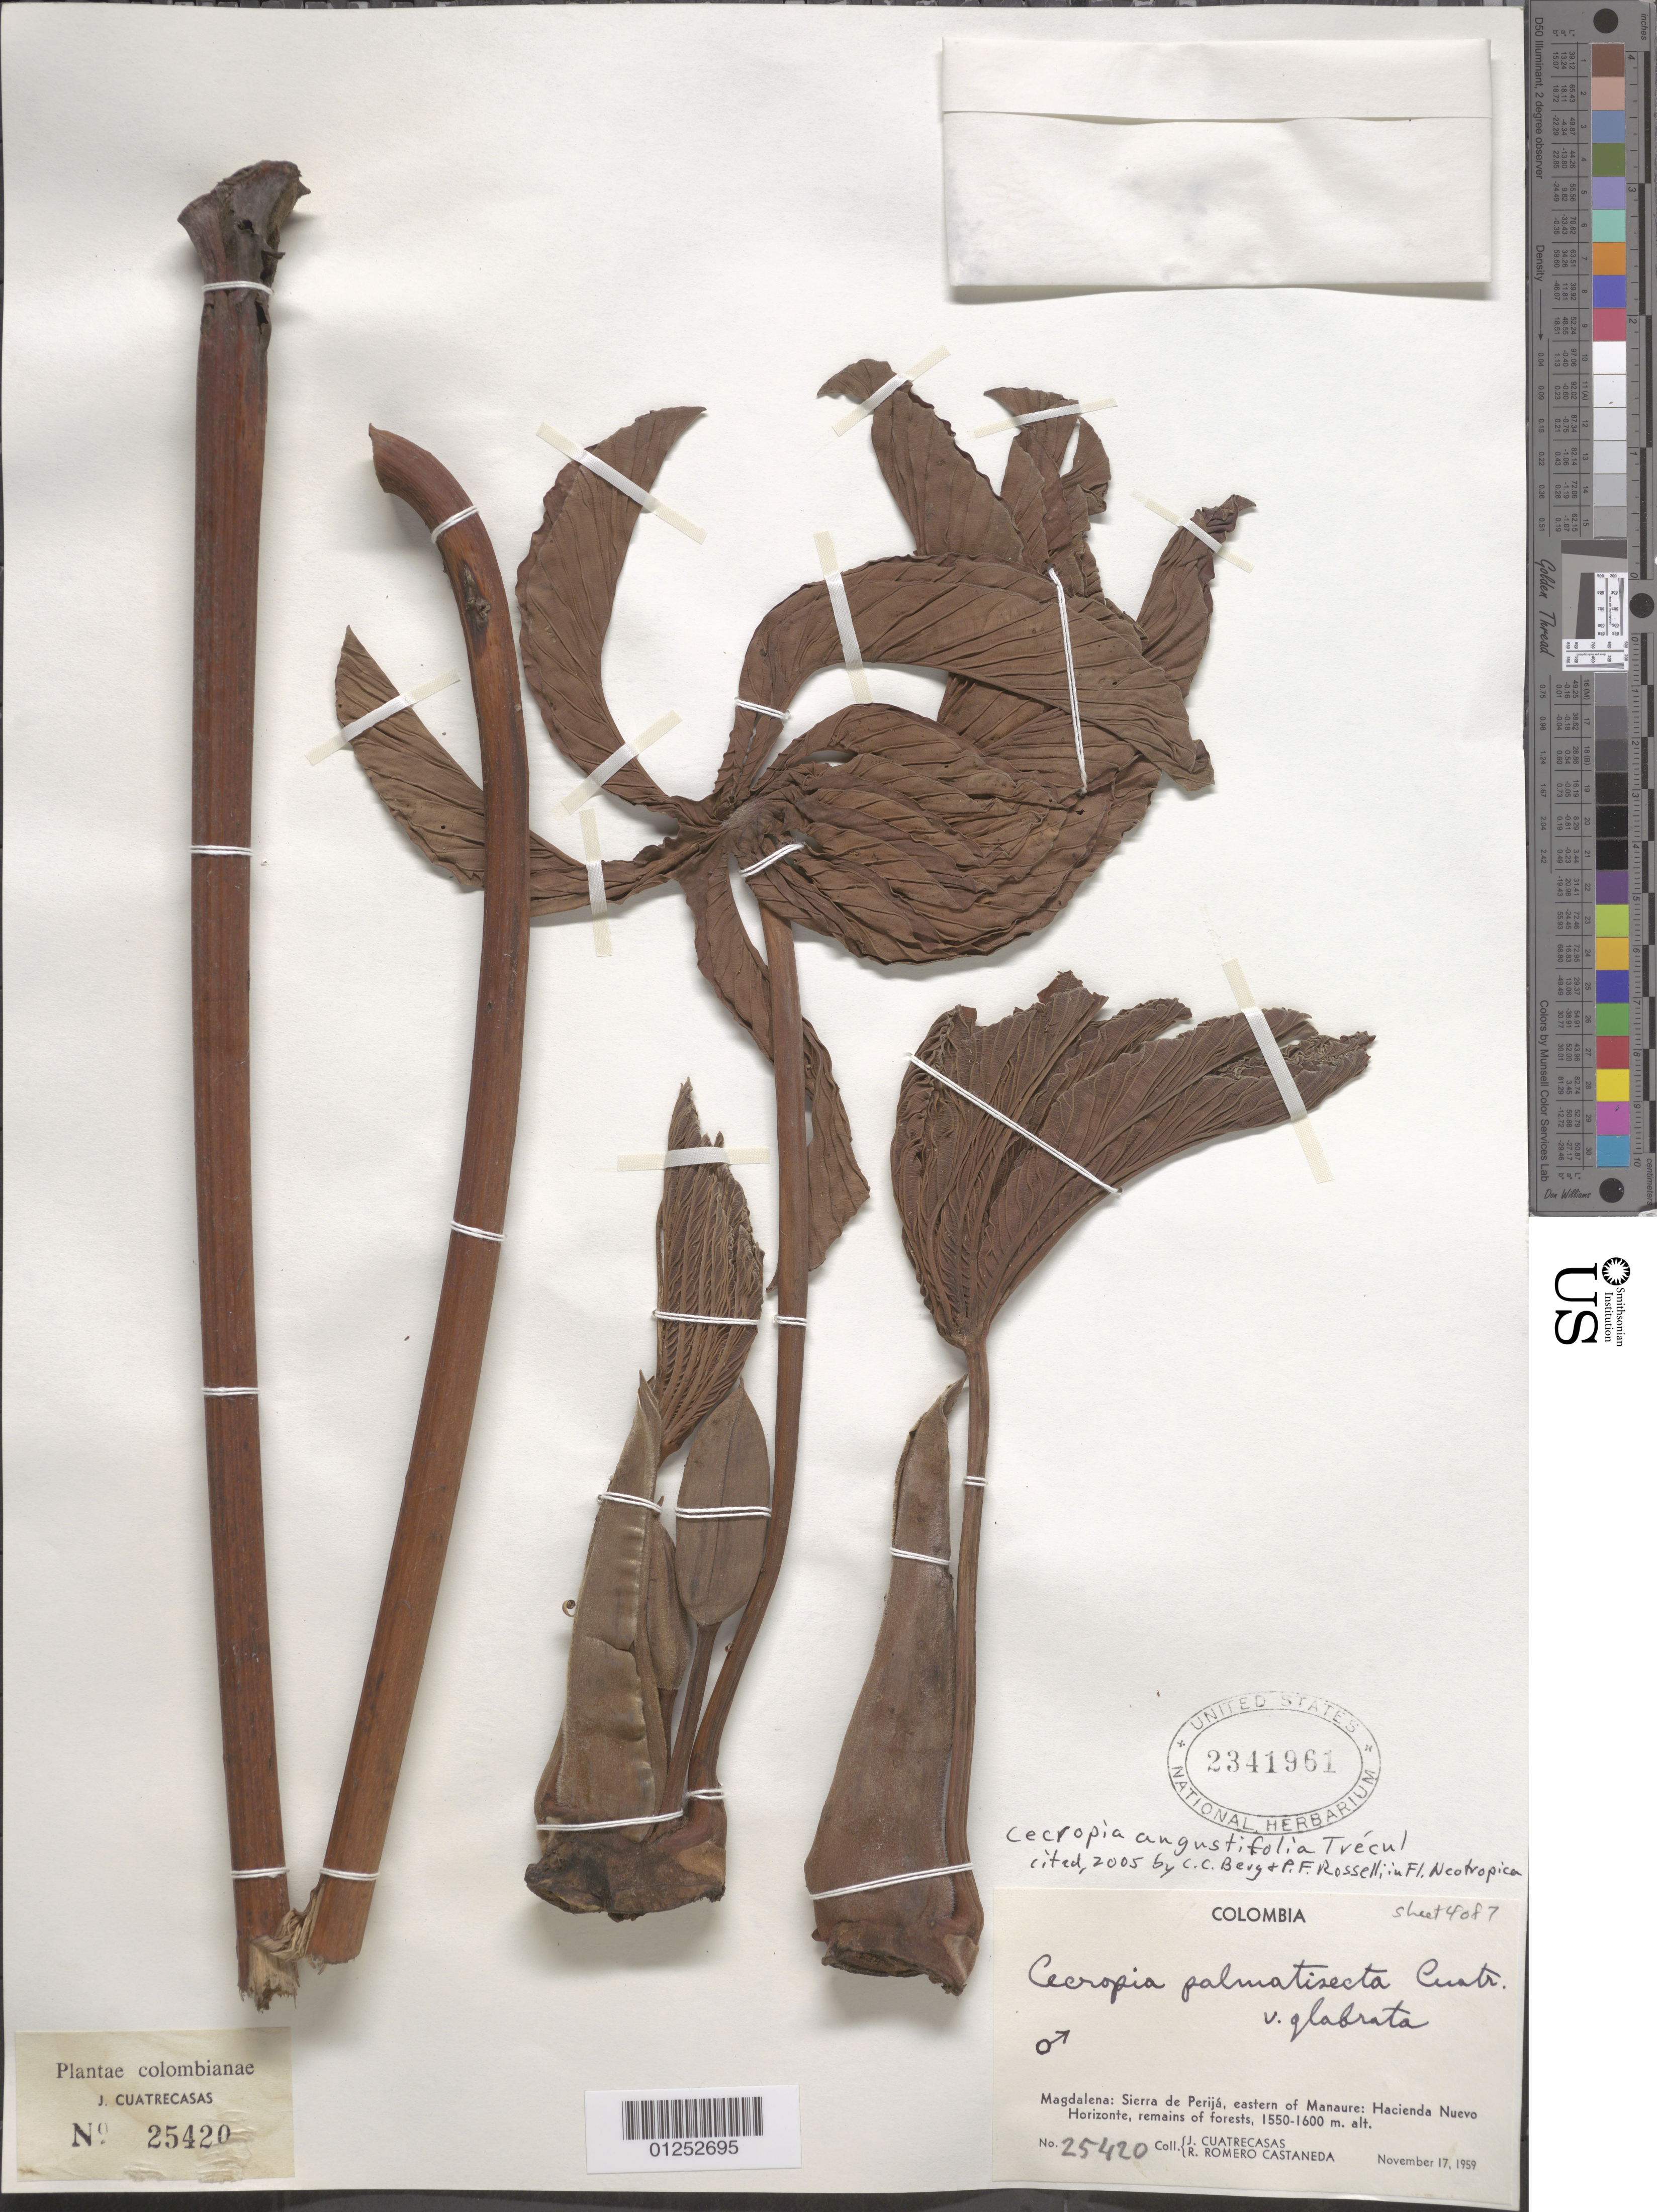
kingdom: Plantae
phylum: Tracheophyta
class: Magnoliopsida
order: Rosales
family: Urticaceae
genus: Cecropia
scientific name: Cecropia angustifolia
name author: Trécul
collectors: J. Cuatrecasas & R. Romero Castañeda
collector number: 25420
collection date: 1959-11-17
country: Colombia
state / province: Magdalena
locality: Sierra de Perijá, eastern of Manaure: Hacienda Nuevo Horizonte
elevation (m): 1550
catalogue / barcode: US 2341961